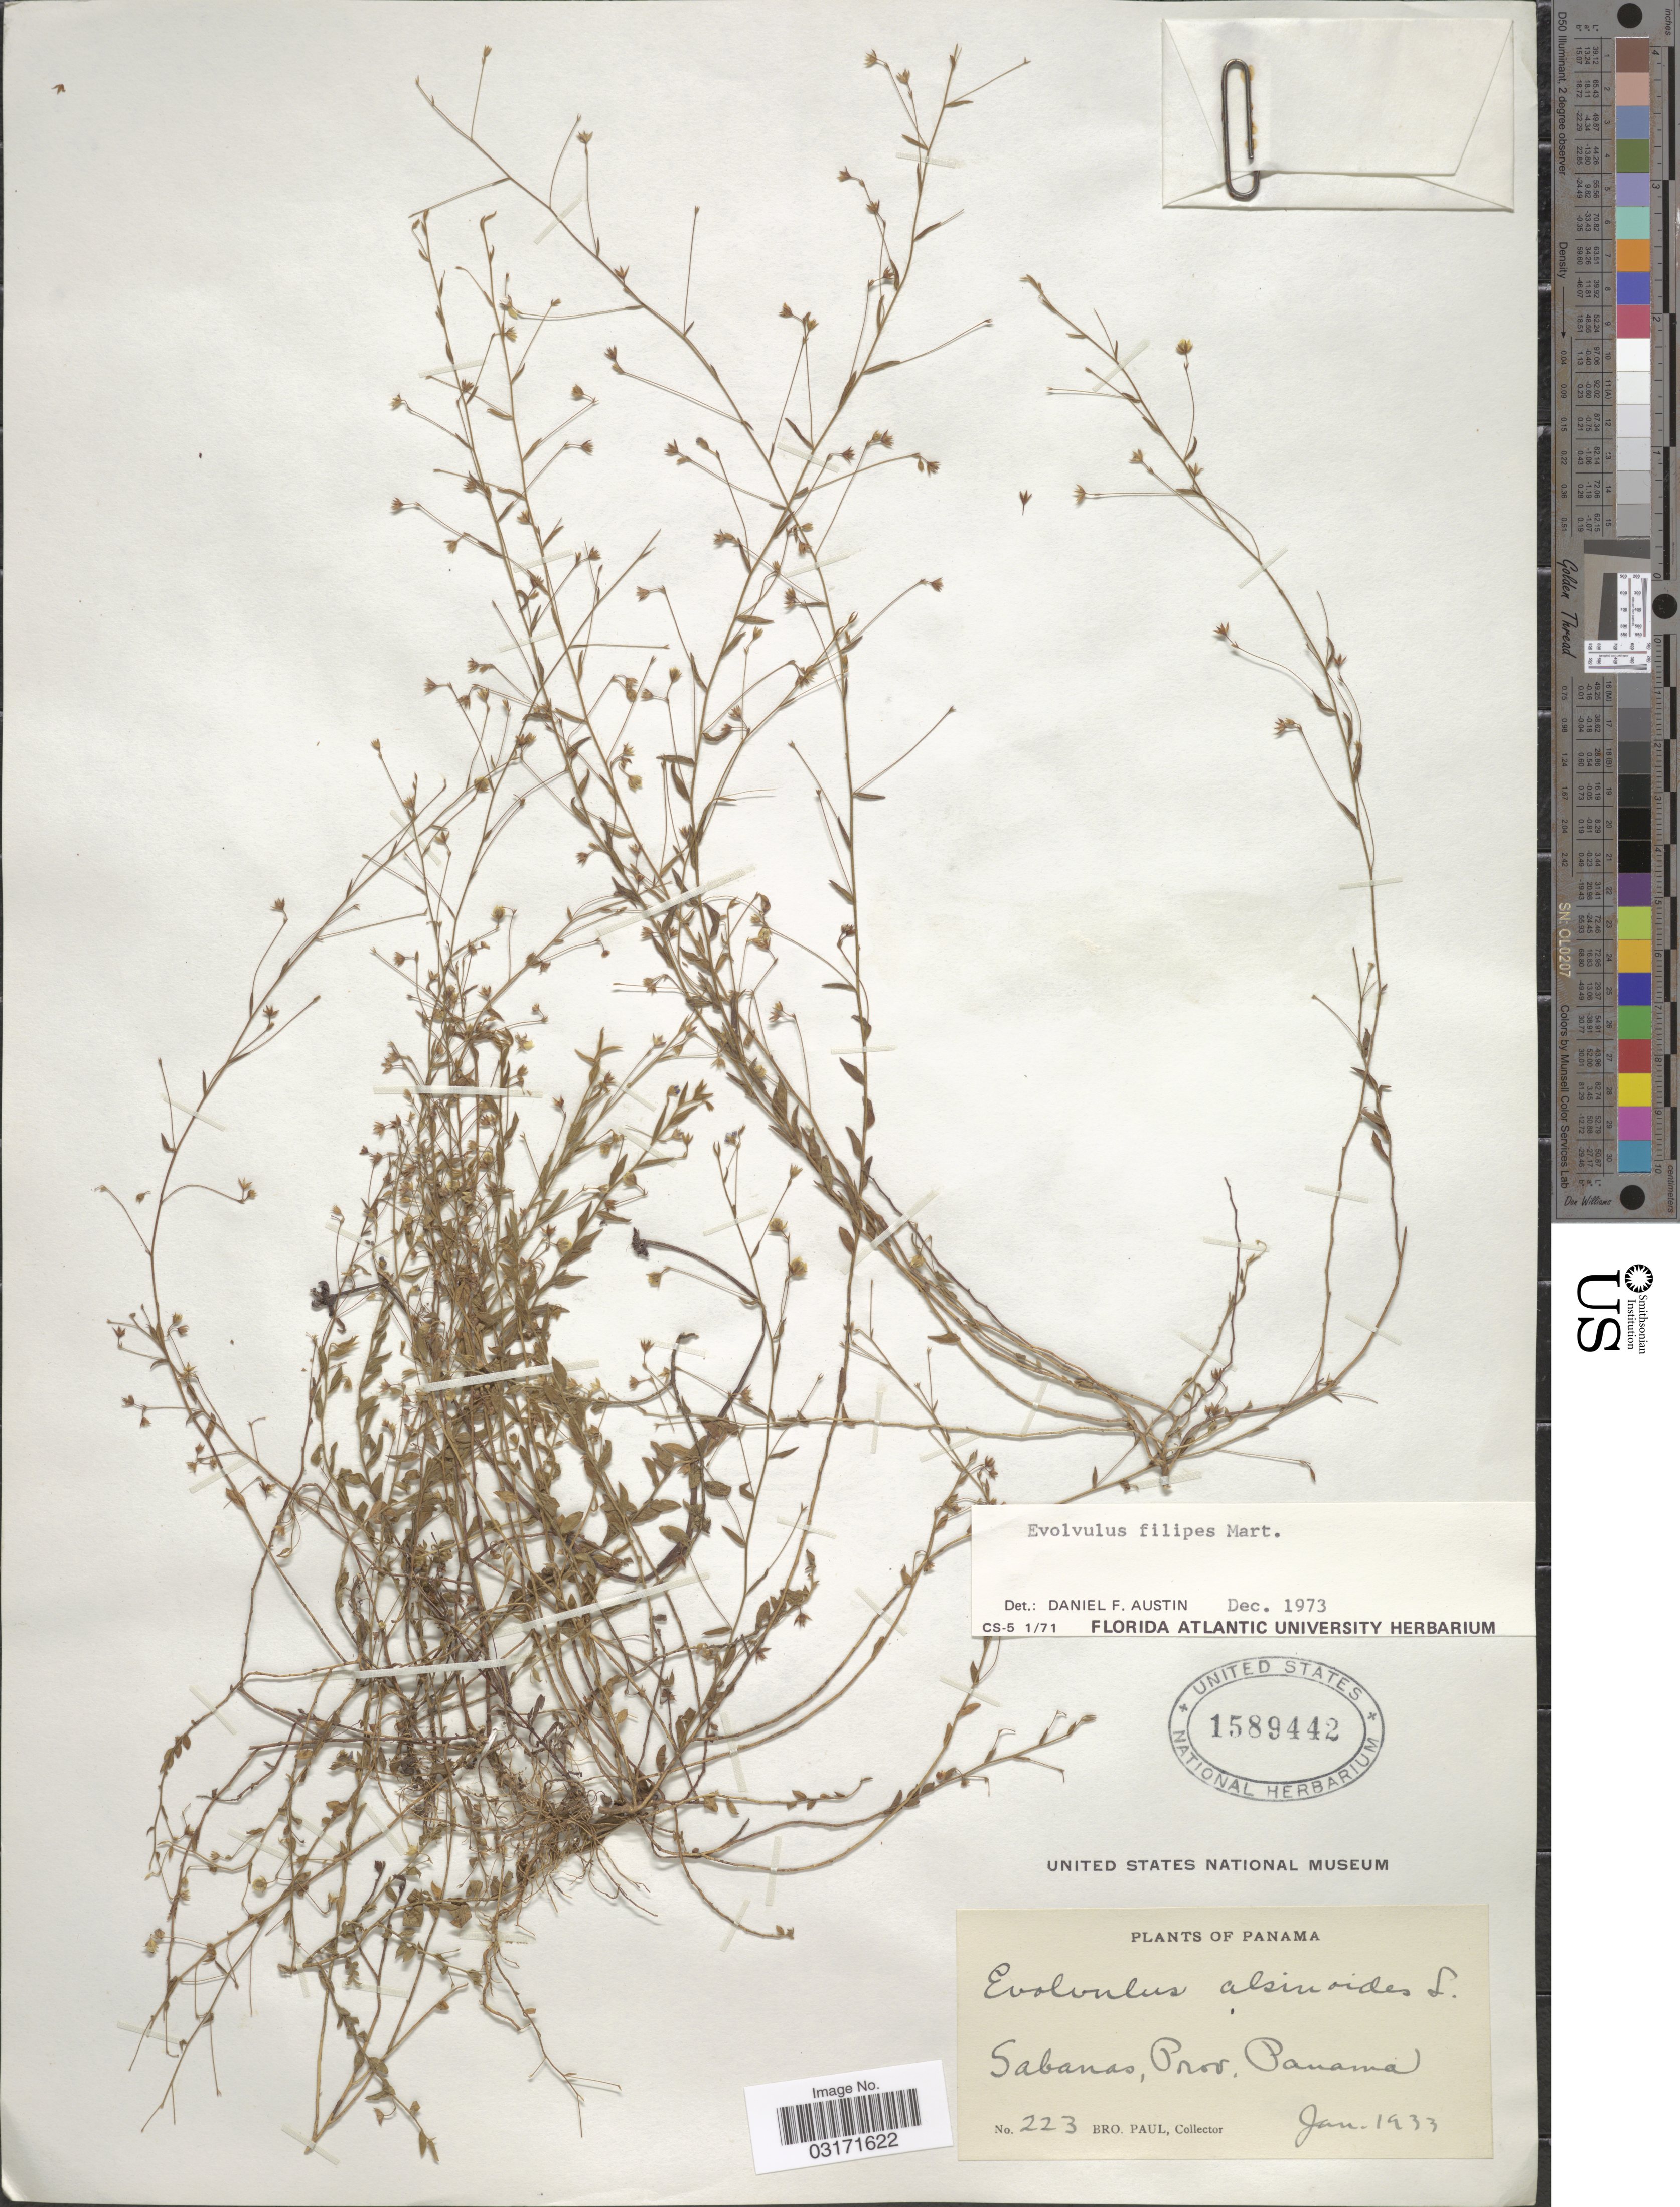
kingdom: Plantae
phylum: Tracheophyta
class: Magnoliopsida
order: Solanales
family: Convolvulaceae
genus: Evolvulus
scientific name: Evolvulus filipes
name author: Mart.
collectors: B. Paul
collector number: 223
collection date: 1933-01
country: Panama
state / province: Panamá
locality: Sabanas.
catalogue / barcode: US 1589442